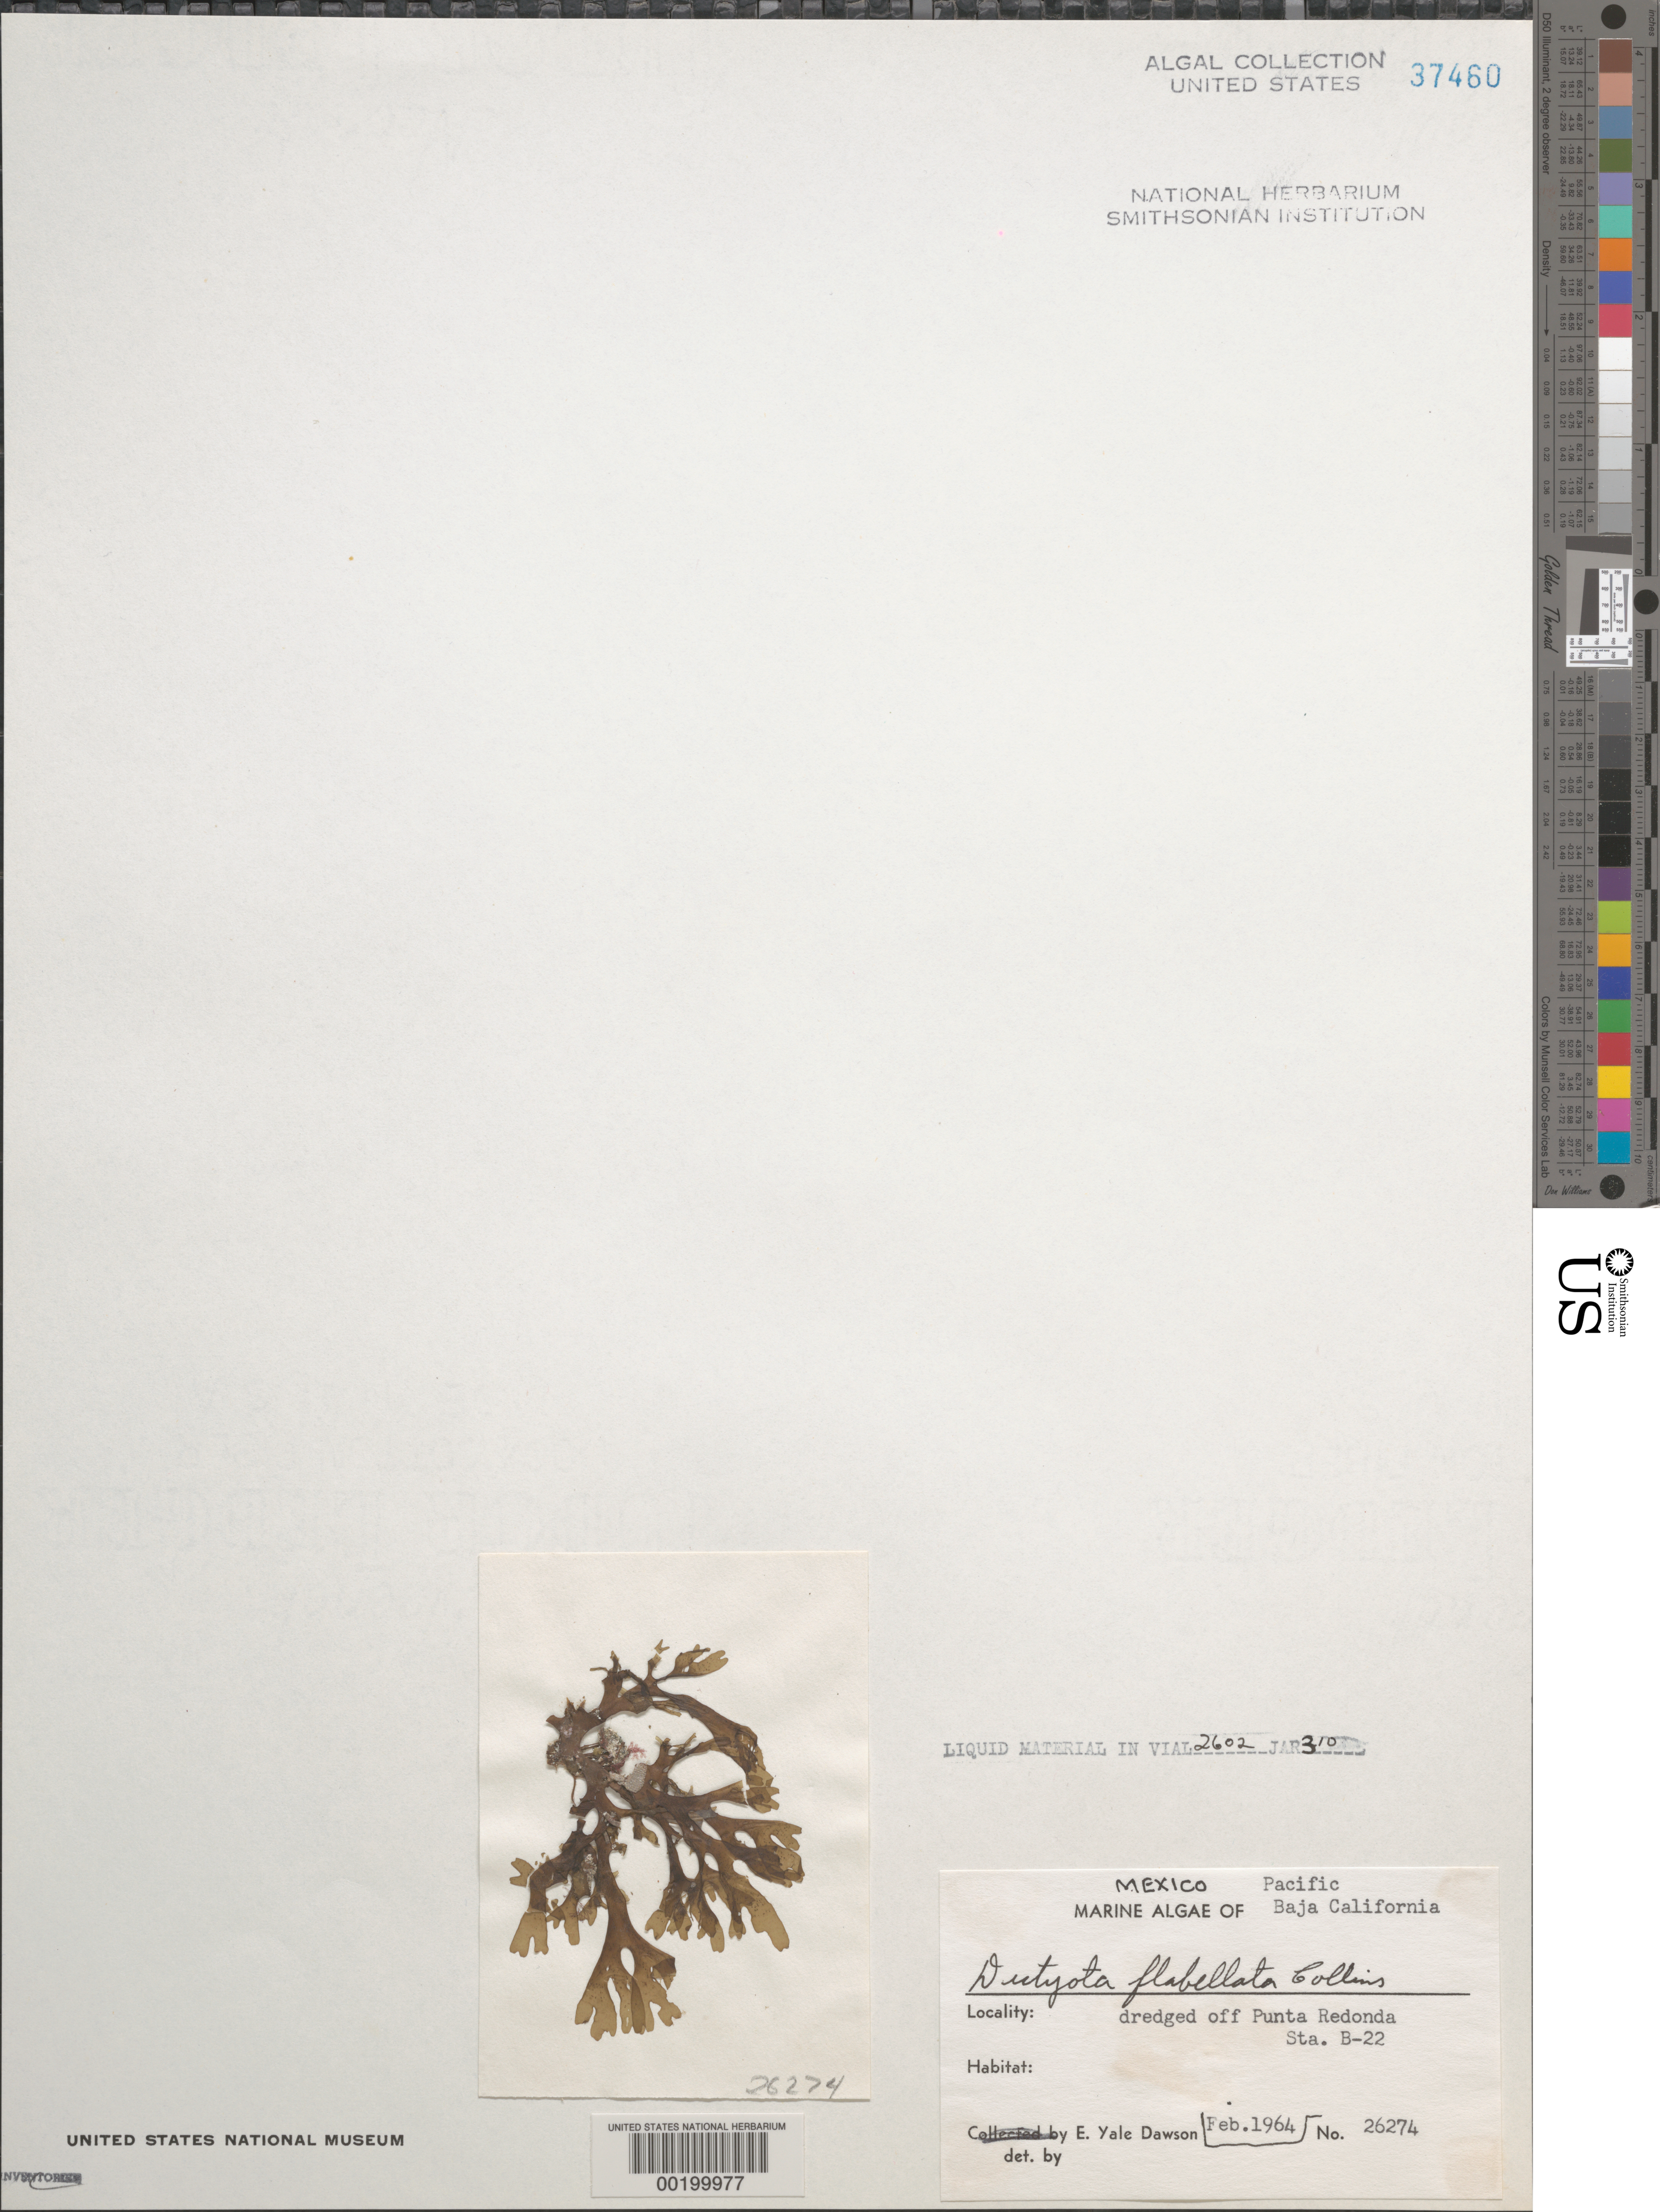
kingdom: Chromista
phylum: Ochrophyta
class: Phaeophyceae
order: Dictyotales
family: Dictyotaceae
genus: Dictyota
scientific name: Dictyota flabellata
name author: (Collins) Setch. & N.L. Gardner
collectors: E. Y. Dawson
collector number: EYD 26274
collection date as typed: Feb 1964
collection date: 1964-02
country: Mexico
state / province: Baja California Sur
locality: Off Punta Redondo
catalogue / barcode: US 37460